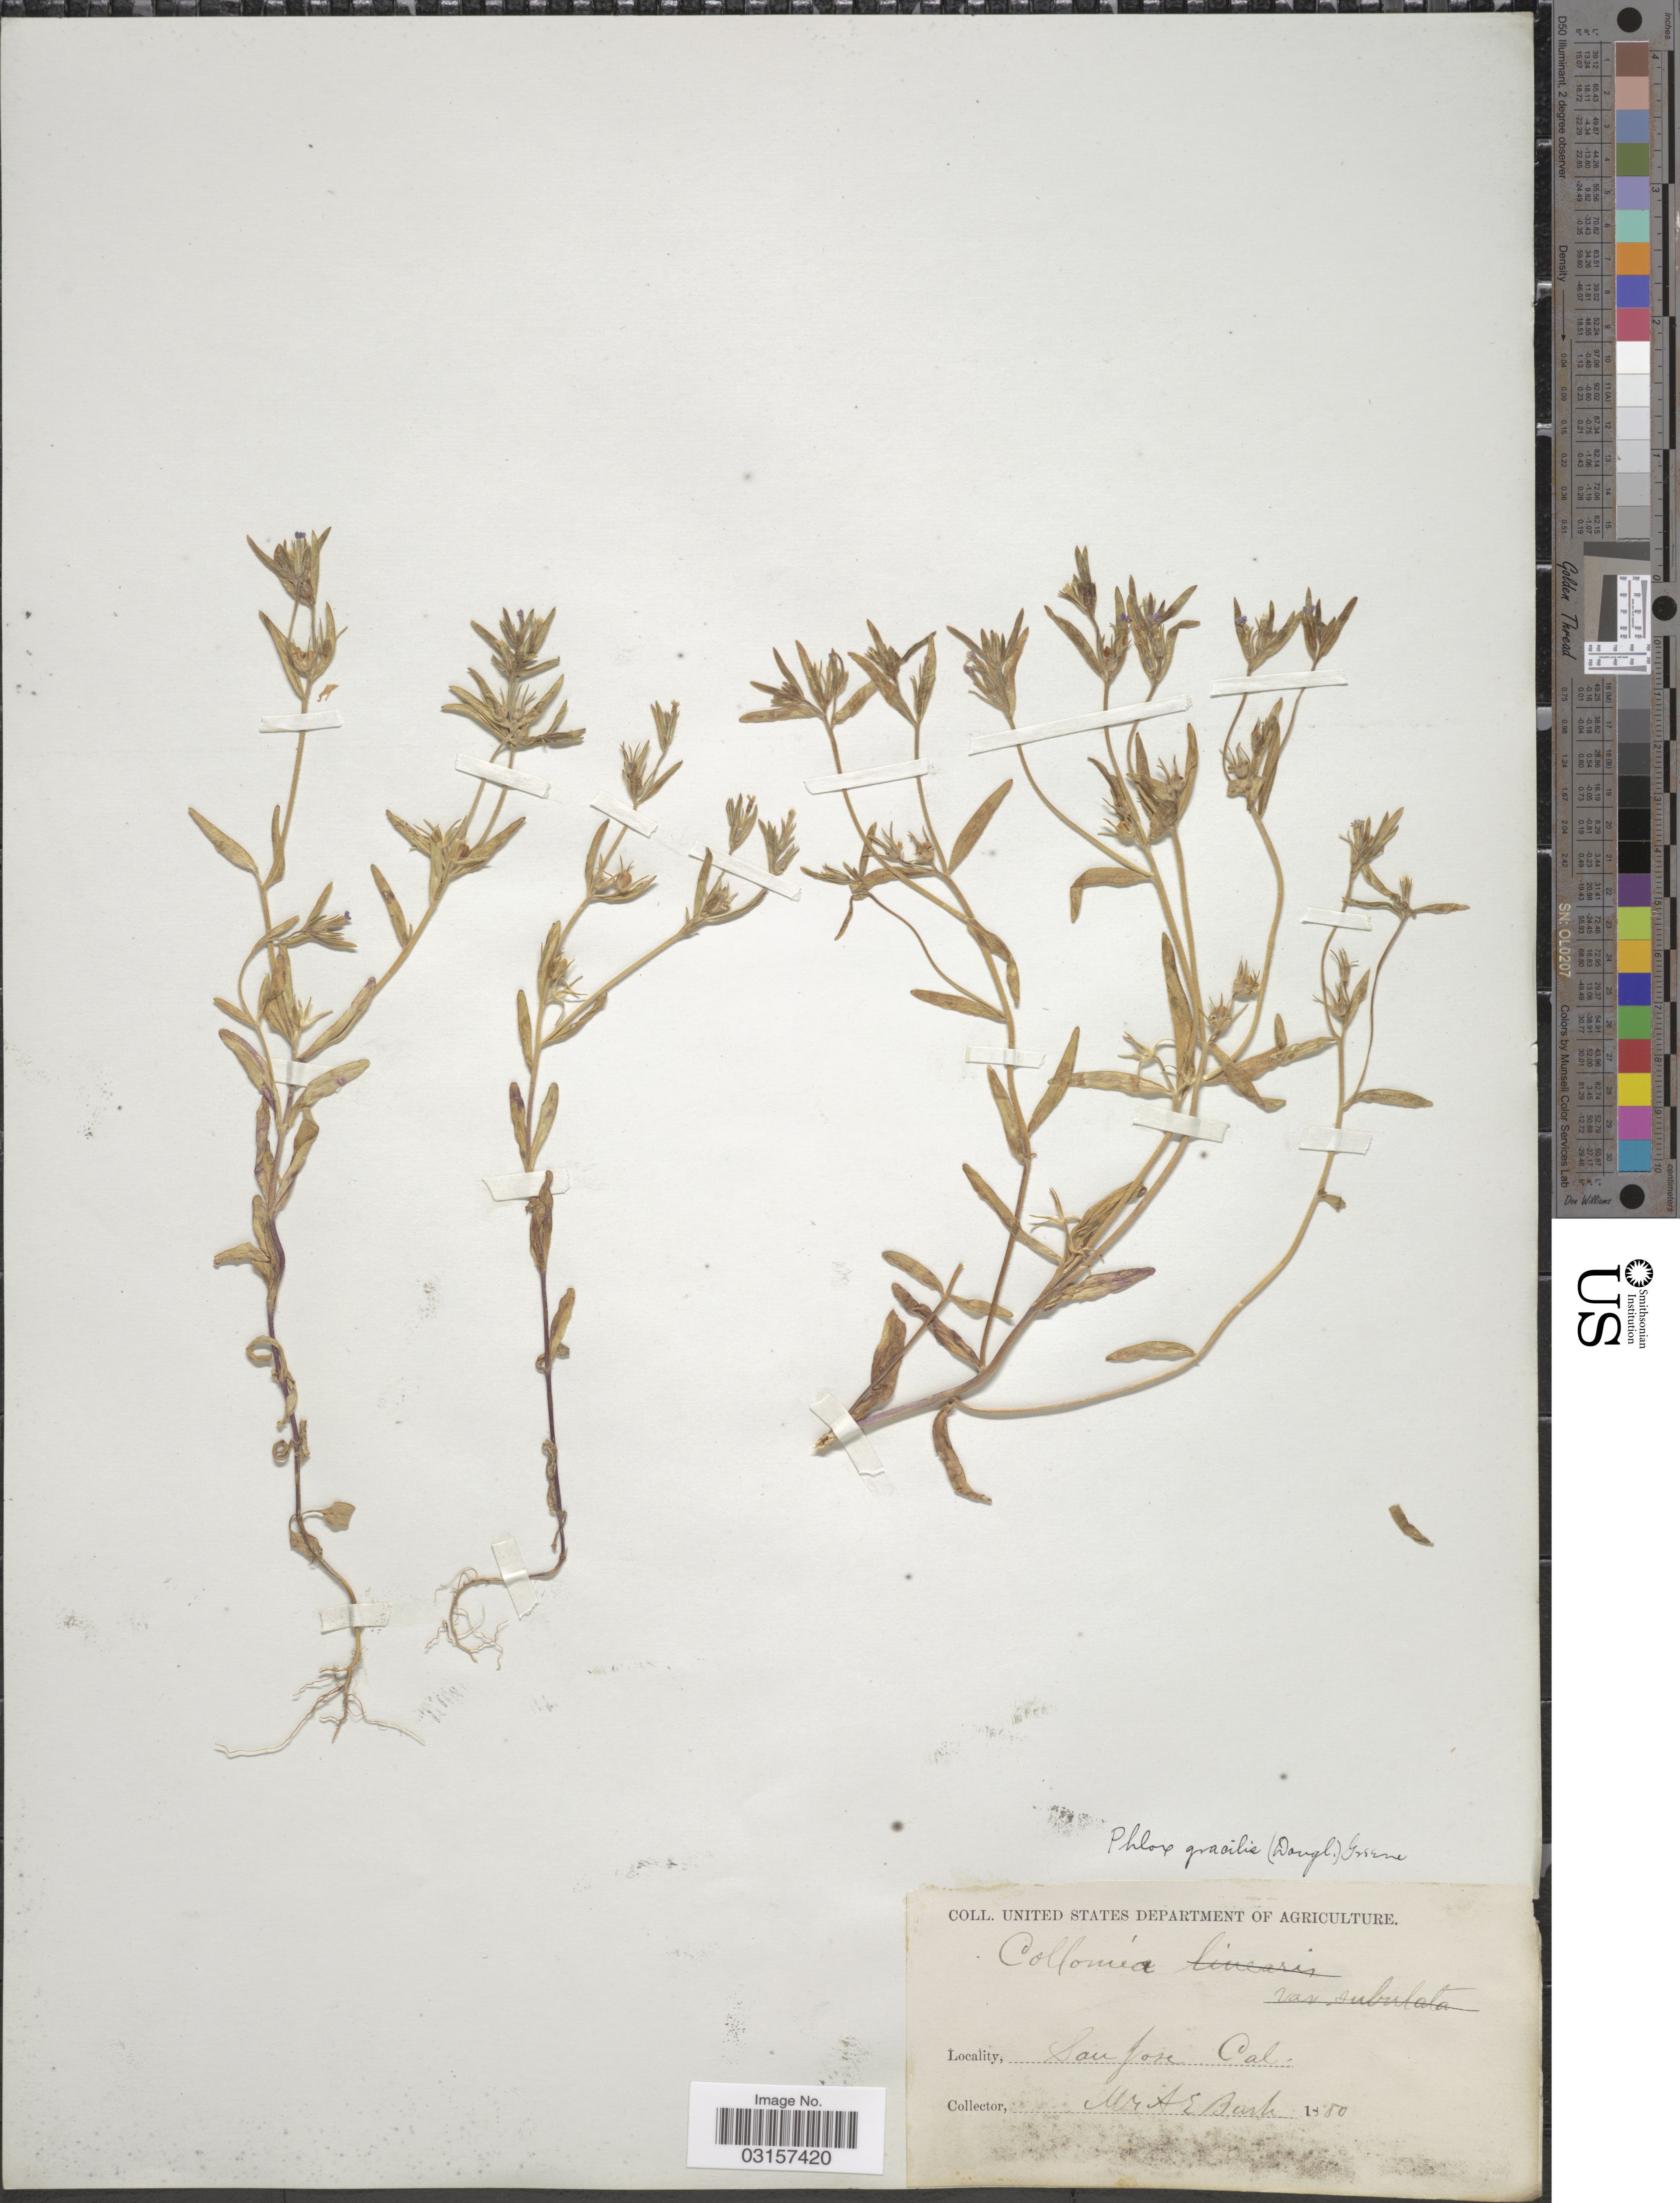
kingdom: Plantae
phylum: Tracheophyta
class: Magnoliopsida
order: Ericales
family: Polemoniaceae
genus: Microsteris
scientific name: Microsteris gracilis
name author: (Hook.) Greene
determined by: (US) Smithsonian Institution - National Museum of Natural History - Department of Botany (UNITED STATES)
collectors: A. E. Bush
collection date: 1880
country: United States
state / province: California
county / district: Santa Clara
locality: San Jose.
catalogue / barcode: US 103232